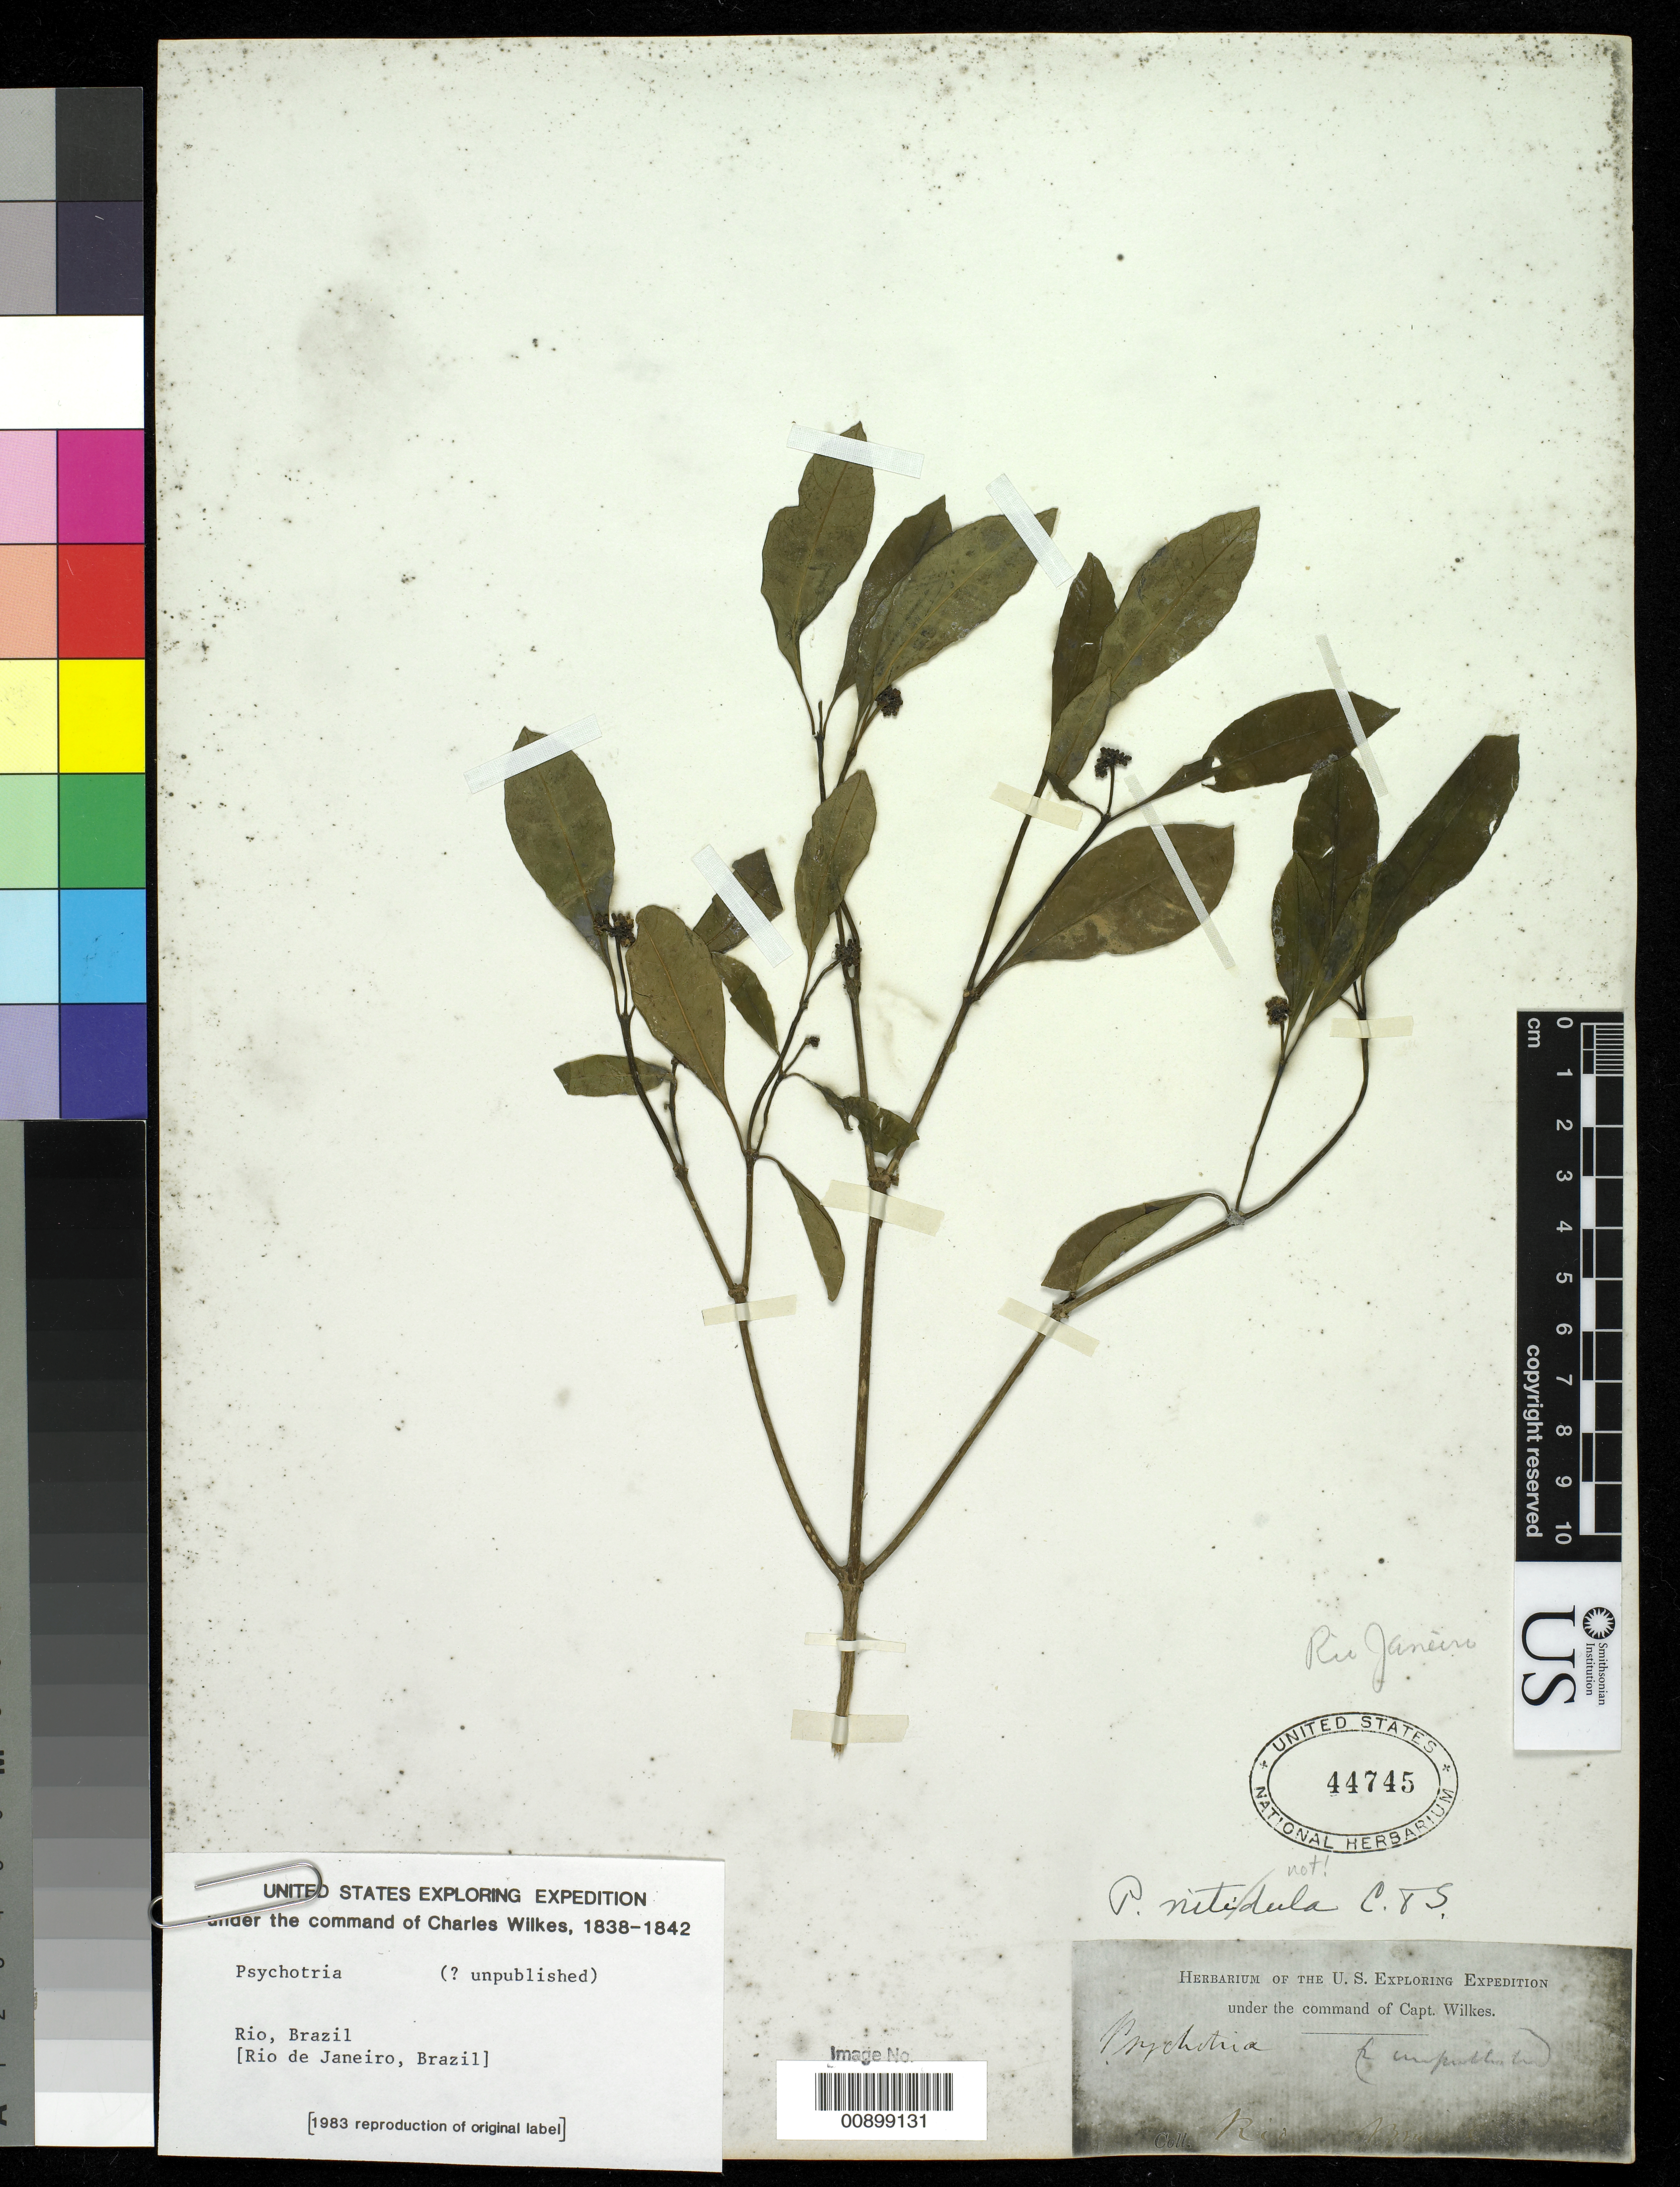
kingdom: Plantae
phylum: Tracheophyta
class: Magnoliopsida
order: Gentianales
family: Rubiaceae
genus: Psychotria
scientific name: Psychotria sp.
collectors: Wilkes Explor. Exped.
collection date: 1838/1842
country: Brazil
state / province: Rio de Janeiro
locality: Rio, Brazil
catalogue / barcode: US 44745